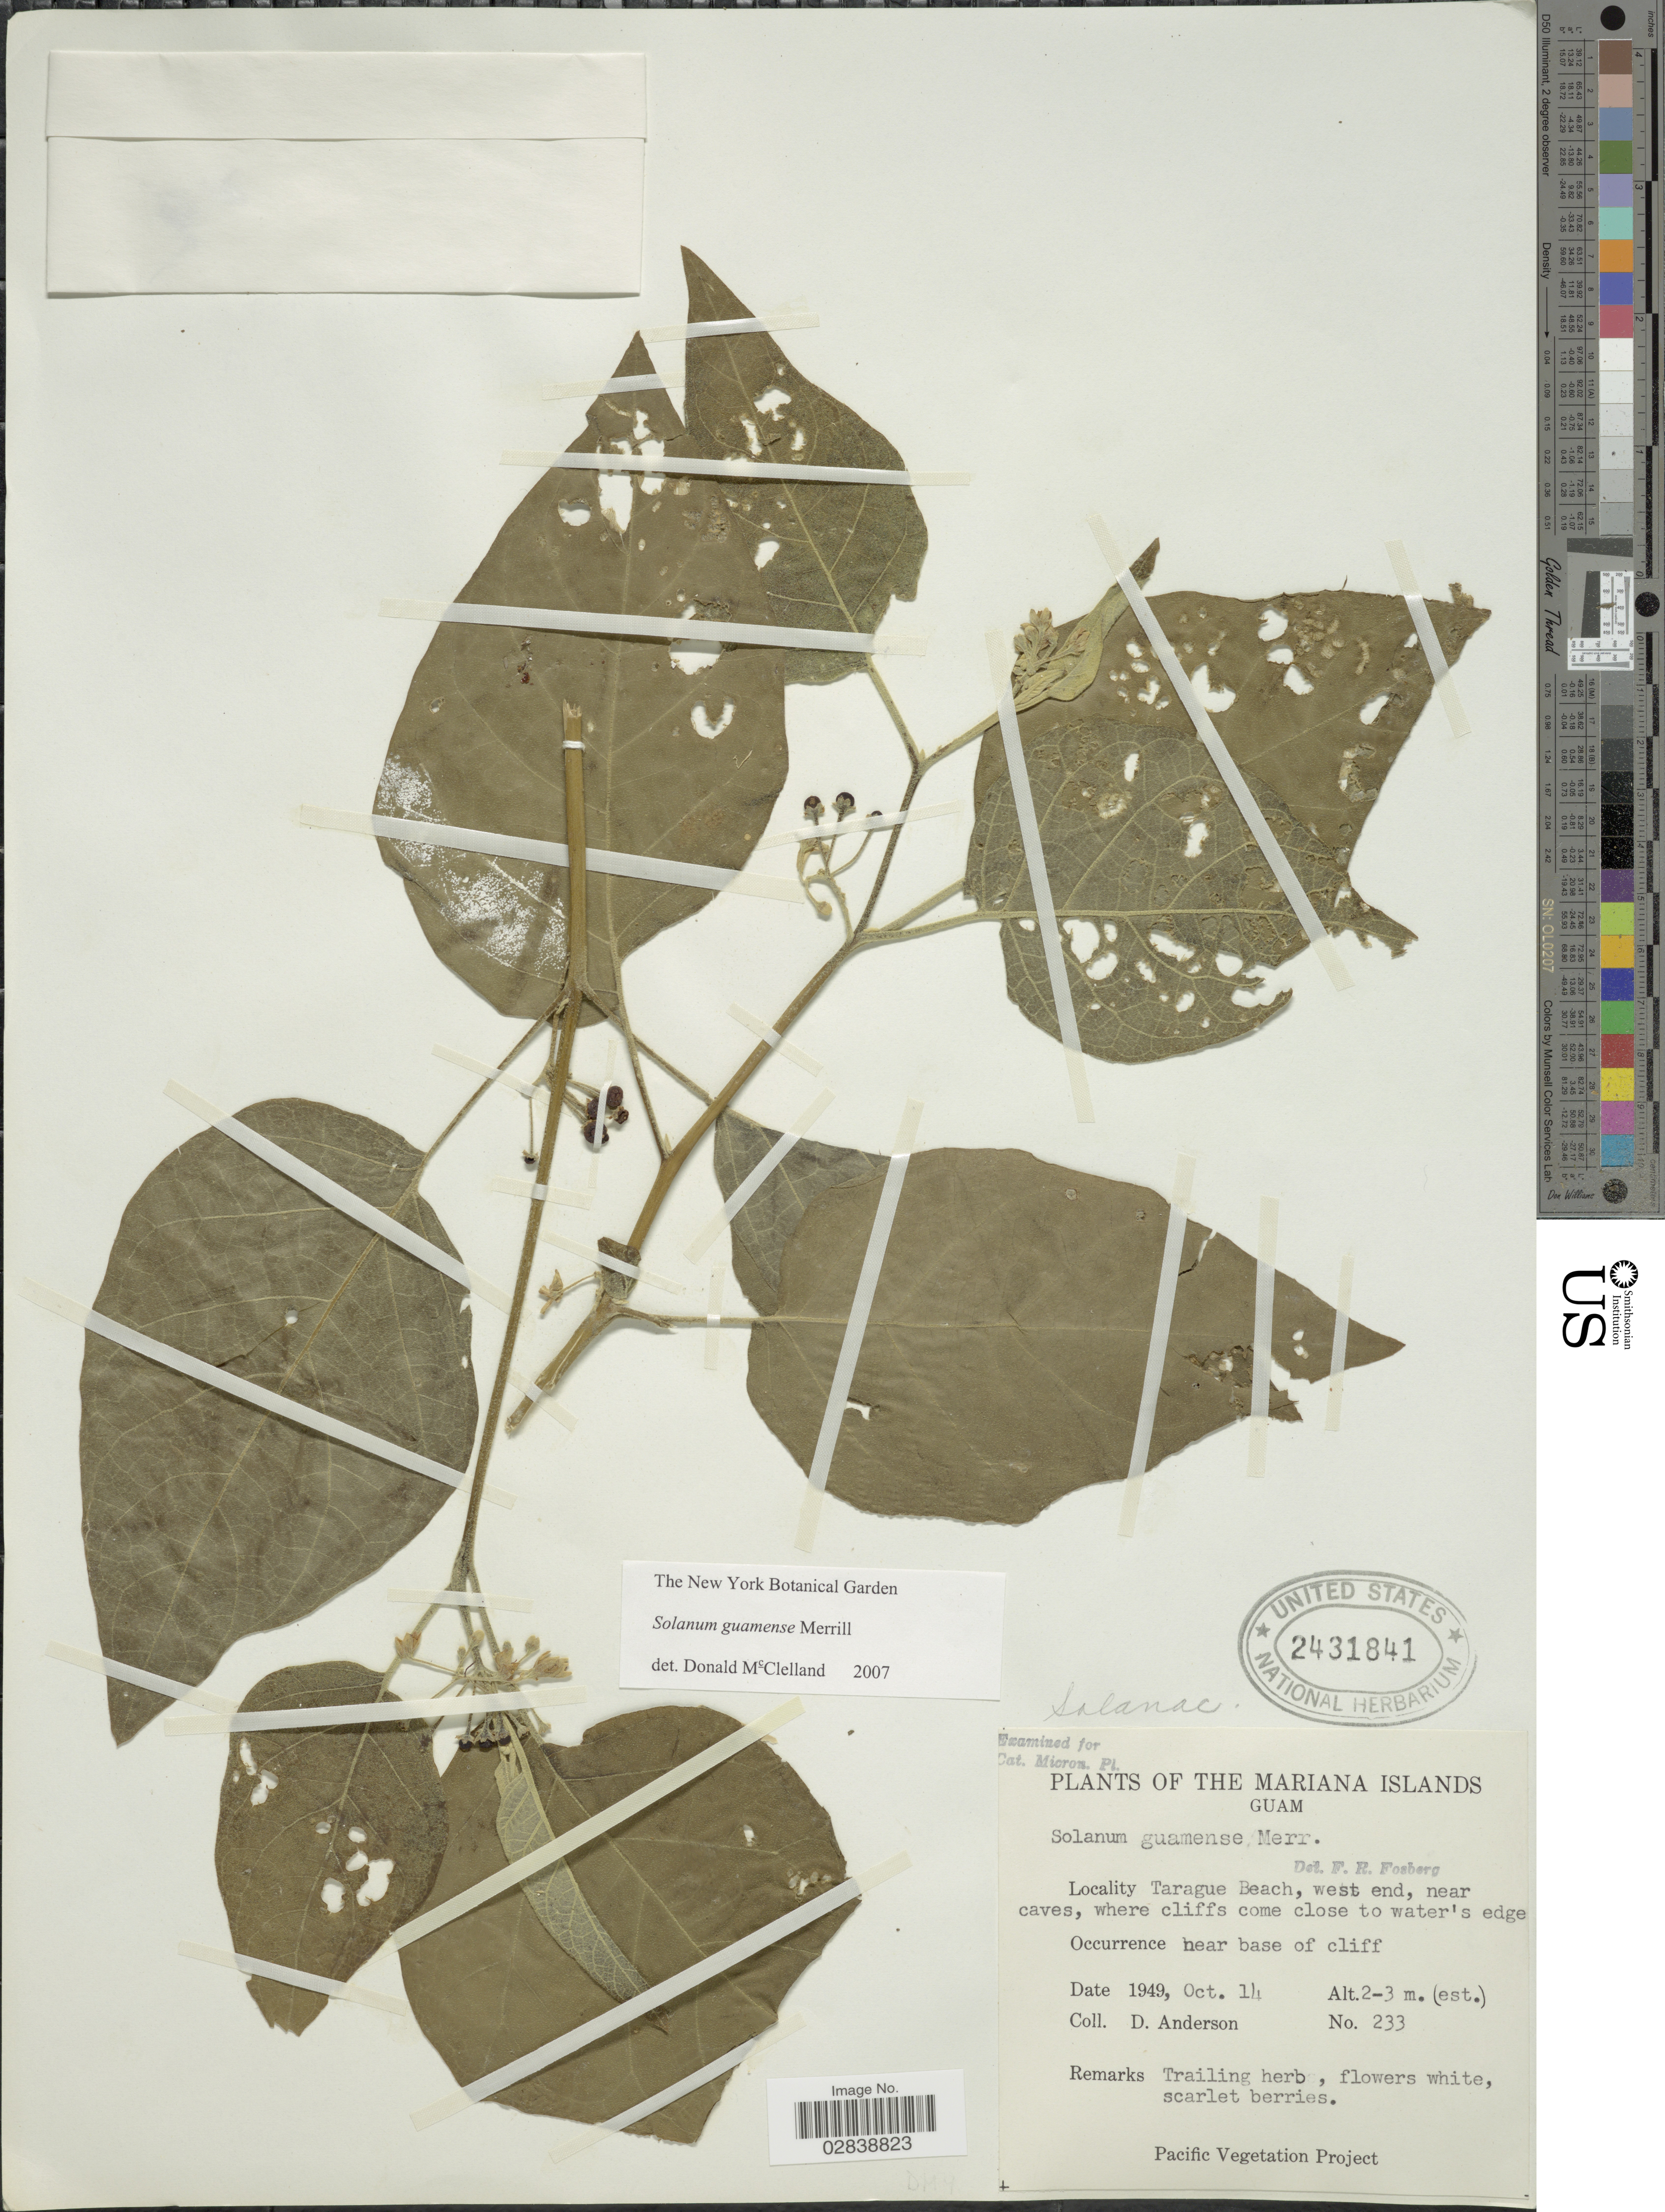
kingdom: Plantae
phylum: Tracheophyta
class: Magnoliopsida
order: Solanales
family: Solanaceae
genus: Solanum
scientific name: Solanum guamense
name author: Merr.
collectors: D. Anderson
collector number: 233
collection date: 1949-10-14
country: Guam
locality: Mariana Islands. Tarague Beach, west end, near caves, where cliffs come close to water's edge.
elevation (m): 2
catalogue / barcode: US 2431841